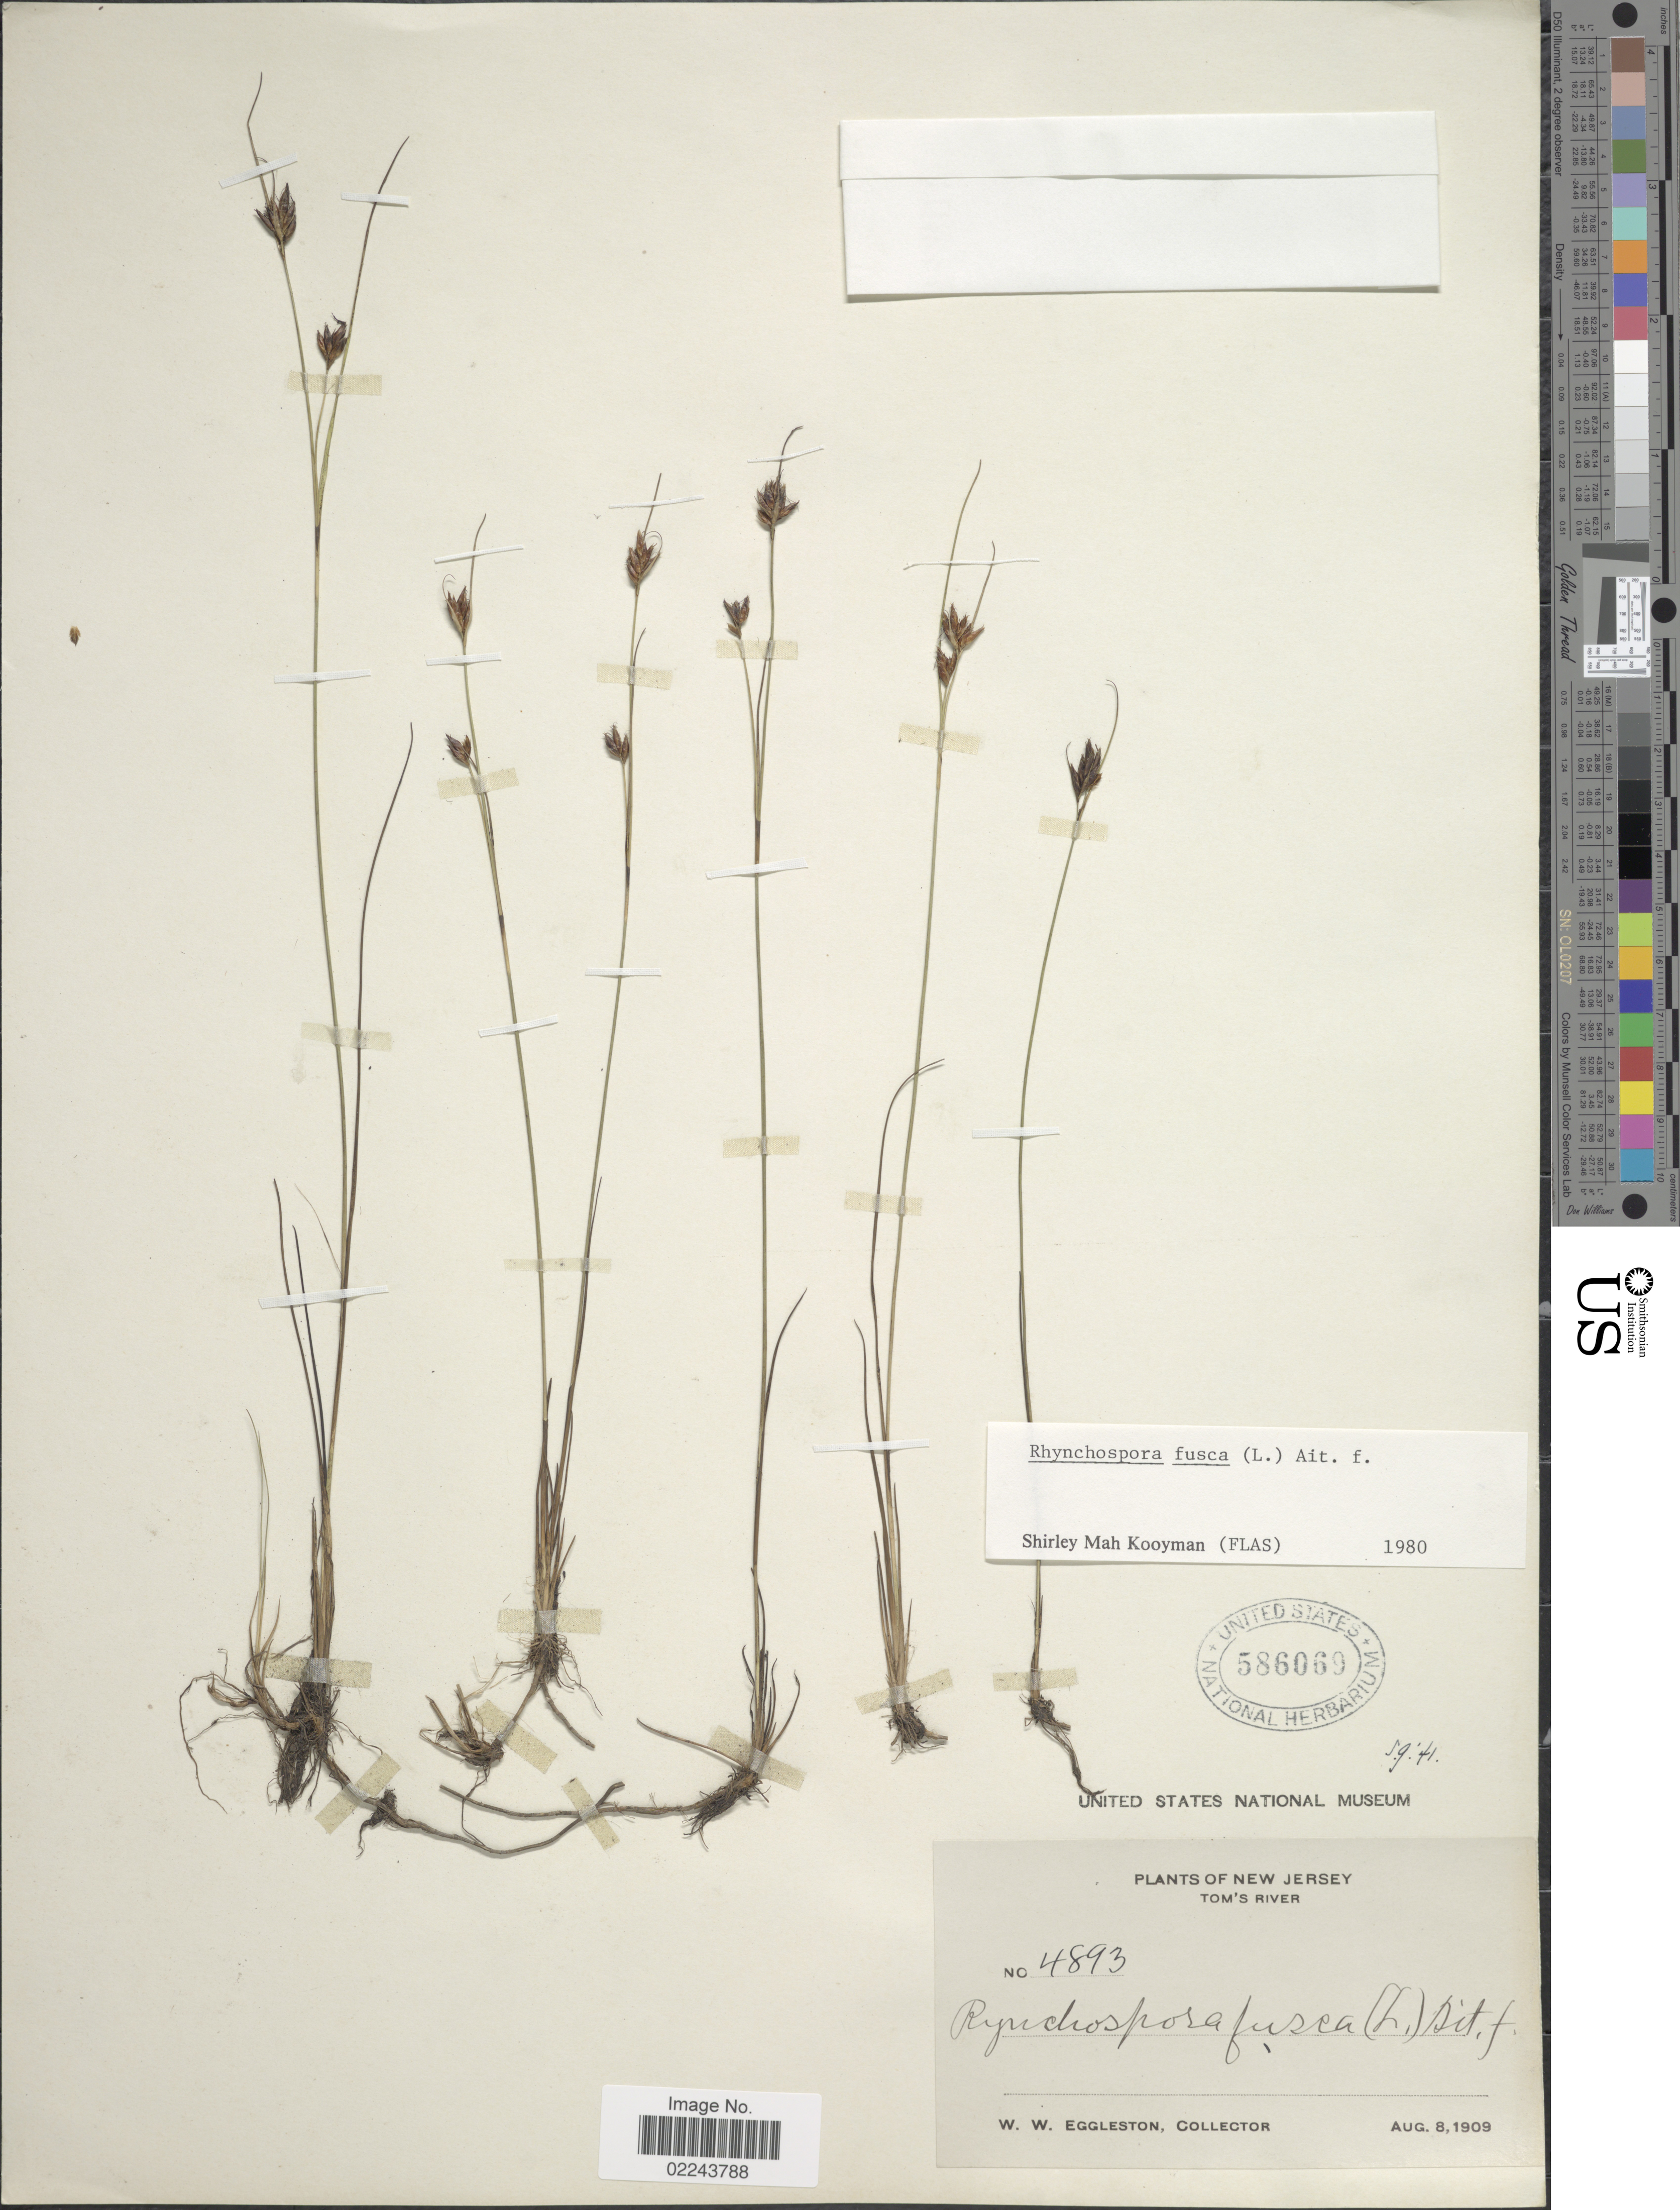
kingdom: Plantae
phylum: Tracheophyta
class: Liliopsida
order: Poales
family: Cyperaceae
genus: Rhynchospora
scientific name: Rhynchospora fusca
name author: (L.) W.T. Aiton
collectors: W. W. Eggleston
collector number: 4893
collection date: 1909-08-08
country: United States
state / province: New Jersey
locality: Tom's River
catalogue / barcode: US 586069